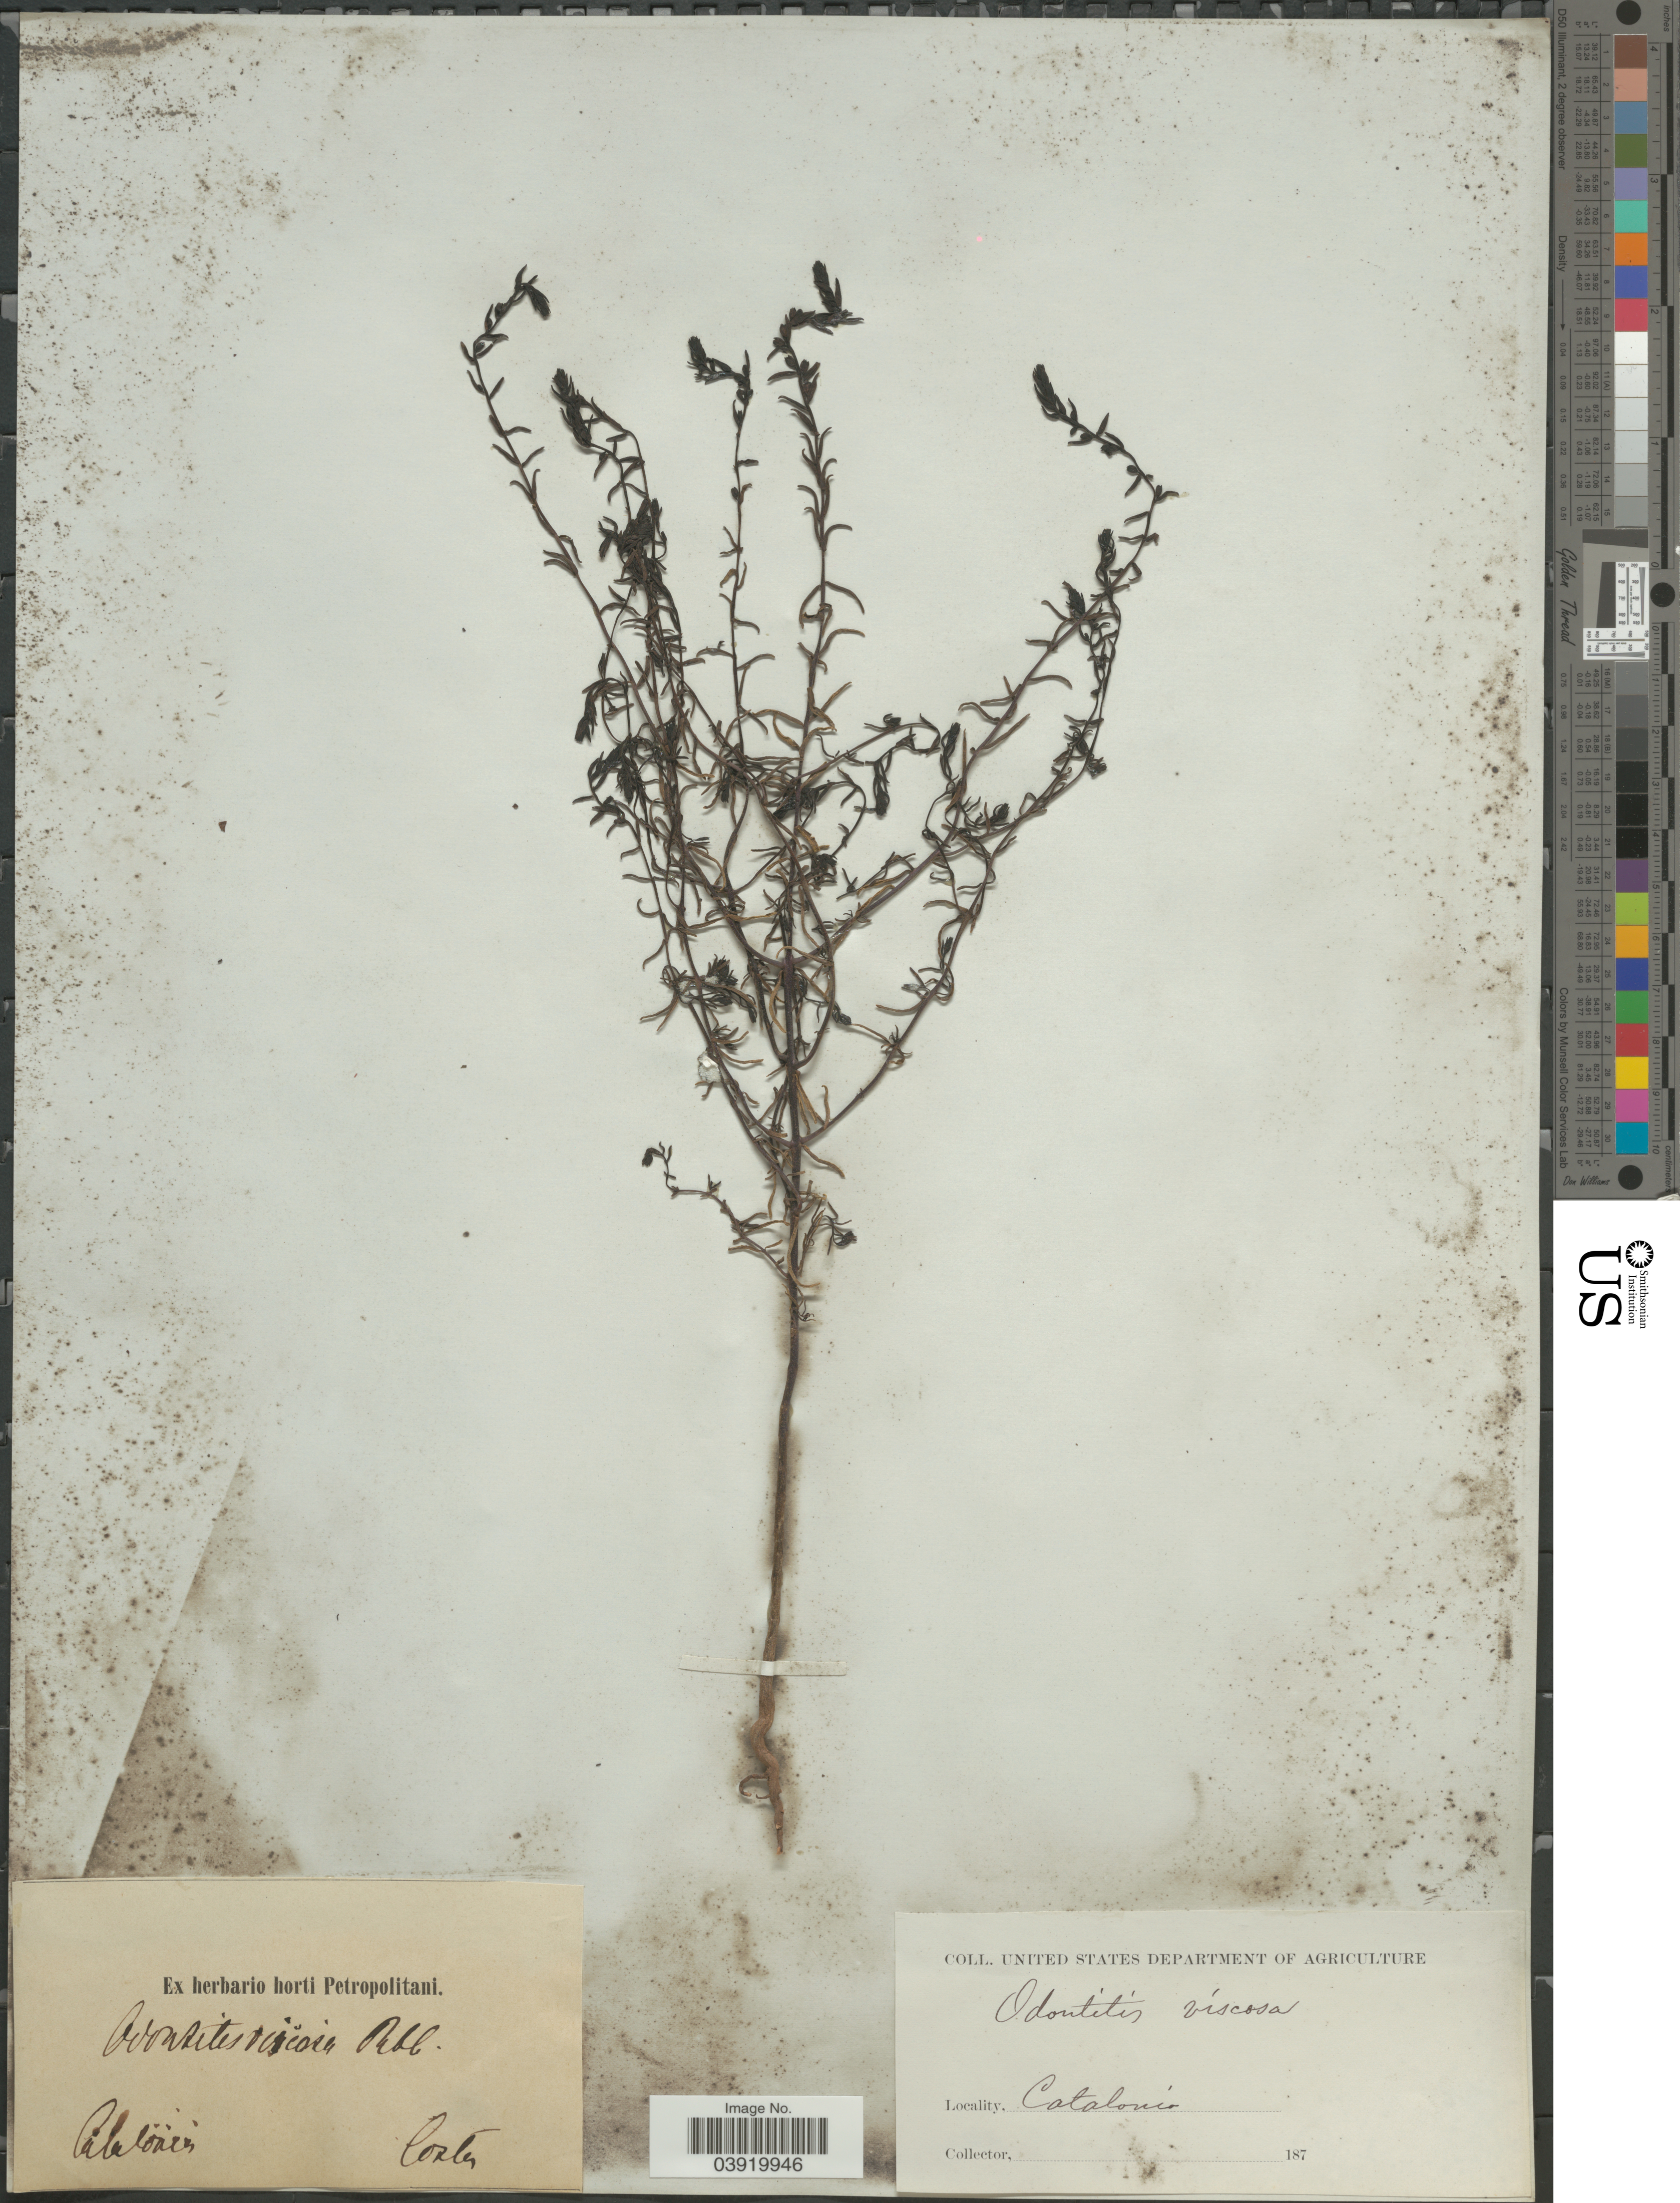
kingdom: Plantae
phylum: Tracheophyta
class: Magnoliopsida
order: Lamiales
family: Orobanchaceae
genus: Odontites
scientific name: Odontites viscosus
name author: (L.) Clairv.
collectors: -. Costa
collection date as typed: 187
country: Spain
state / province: Catalunya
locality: Catalonia.